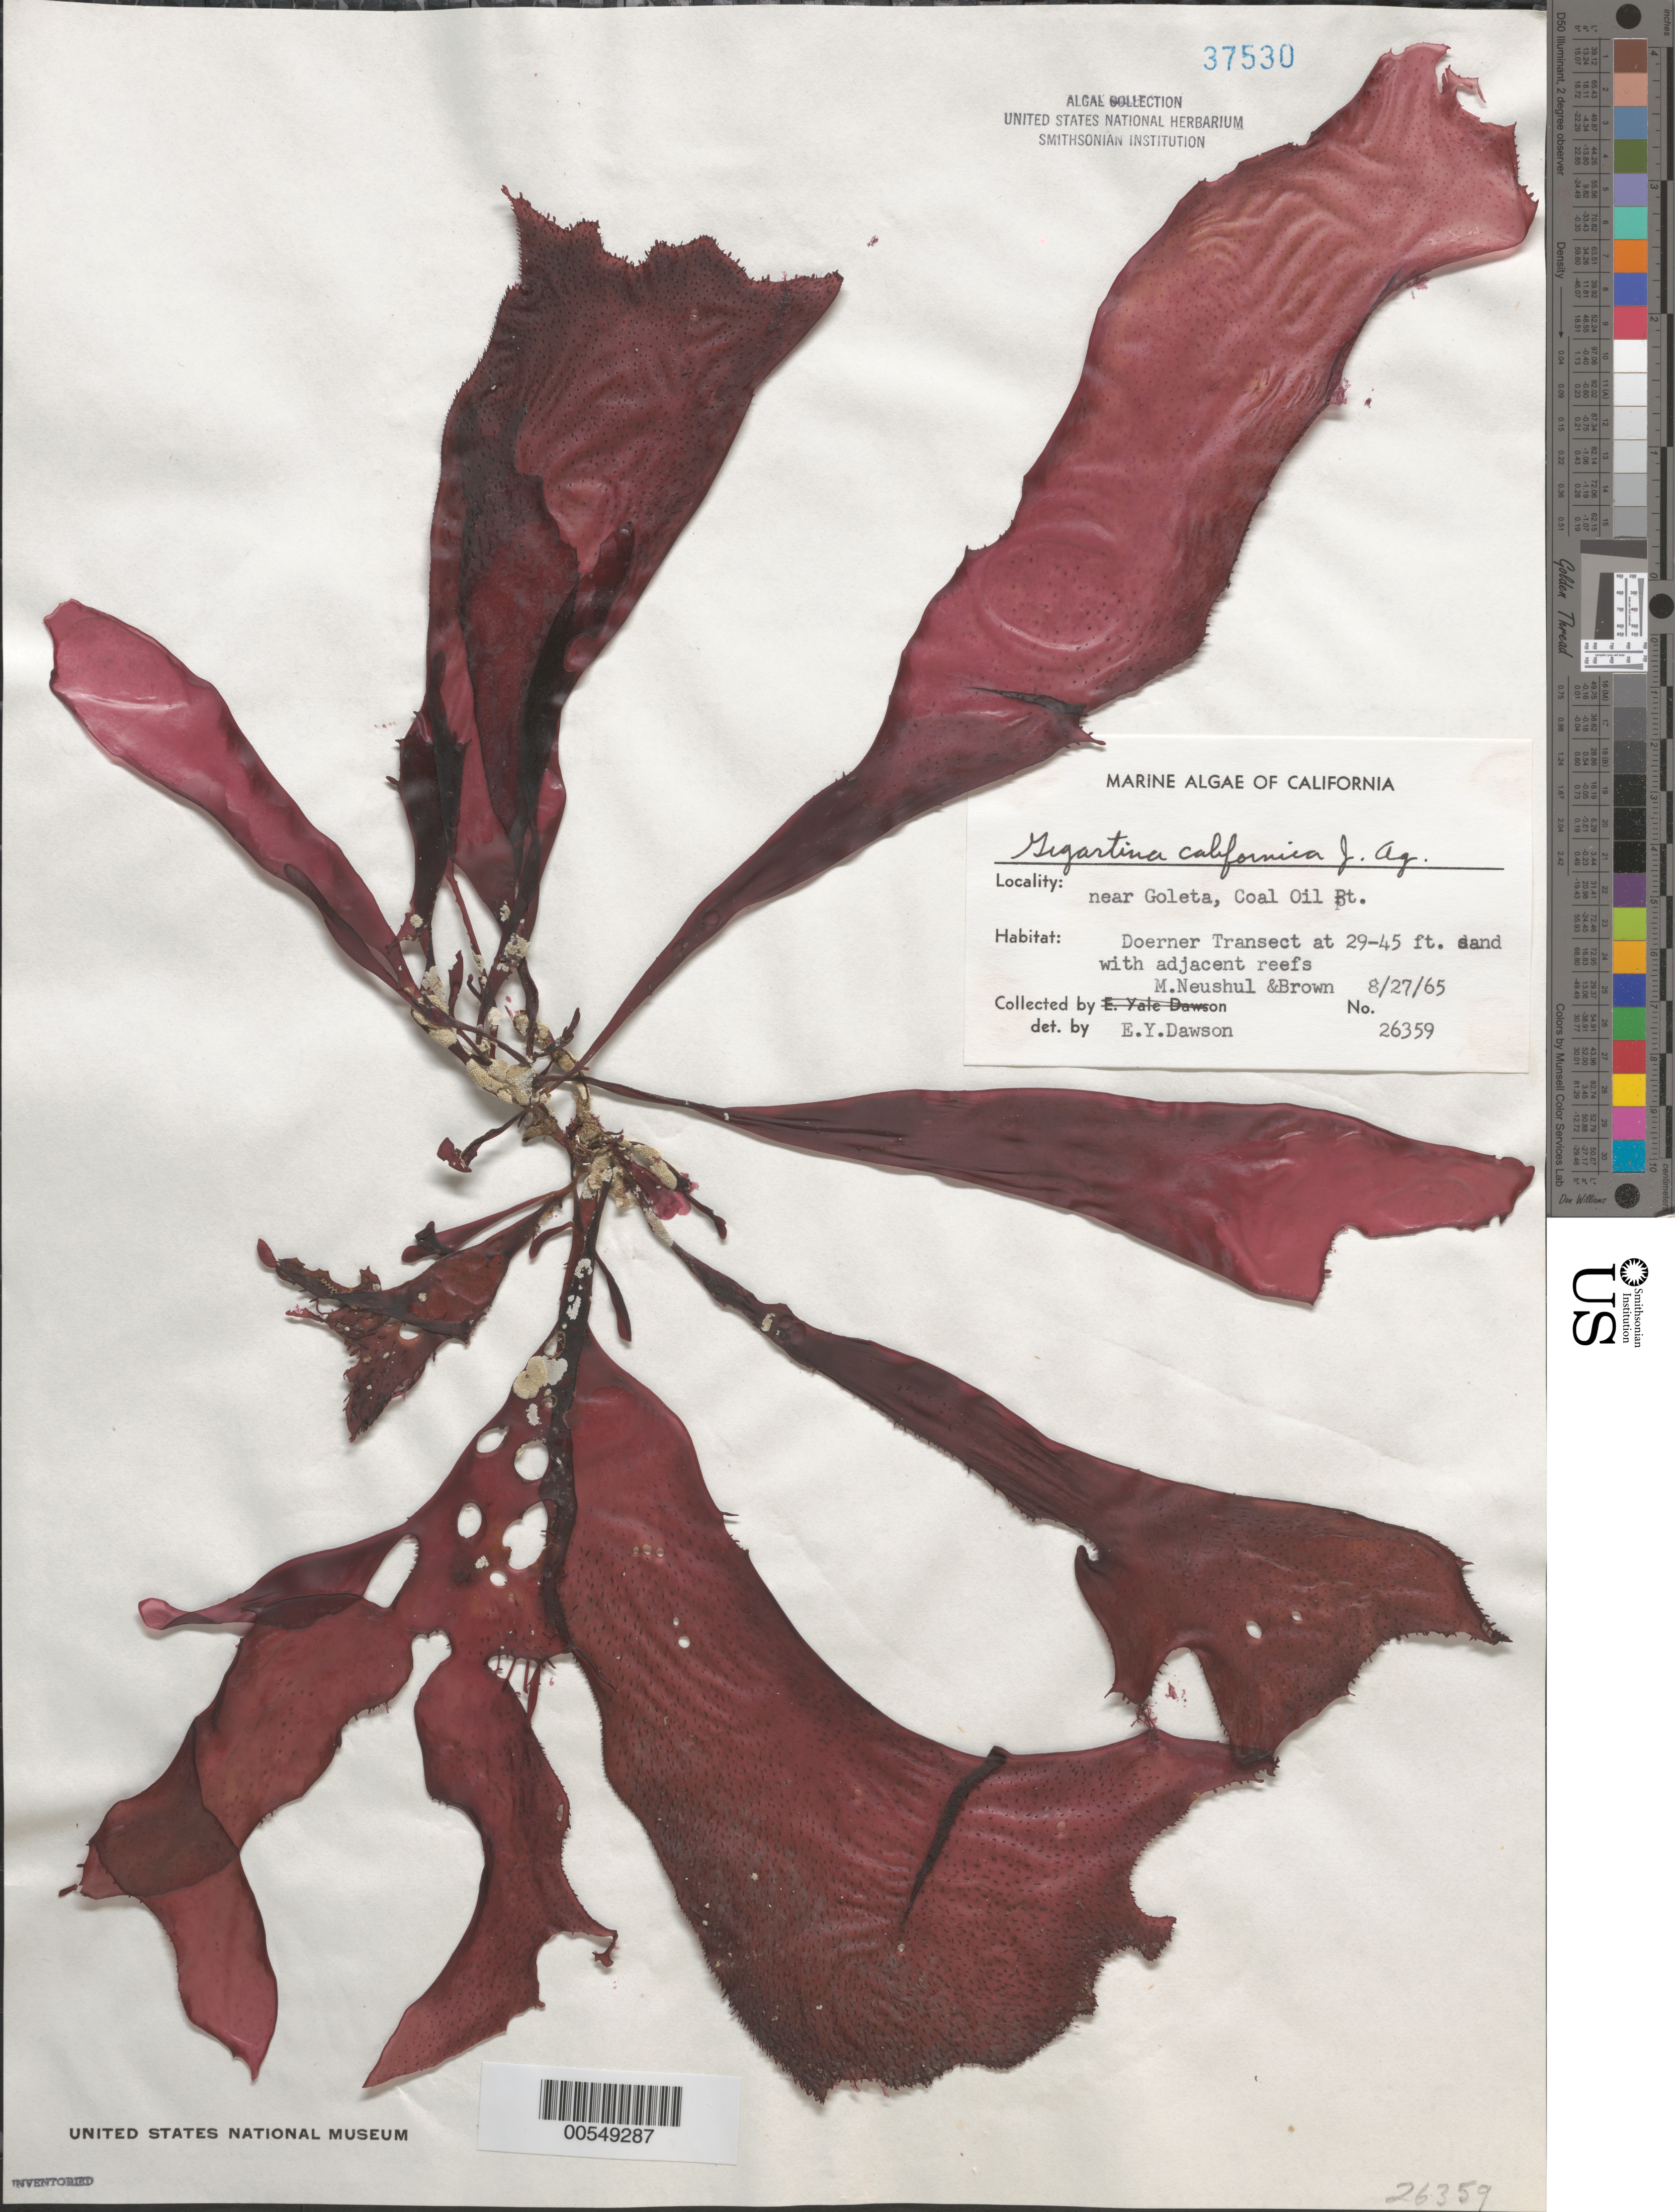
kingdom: Plantae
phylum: Rhodophyta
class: Florideophyceae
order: Gigartinales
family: Gigartinaceae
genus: Chondracanthus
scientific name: Chondracanthus corymbiferus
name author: (Kütz.) Guiry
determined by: Algae name updating Project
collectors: M. Neushul & D. Brown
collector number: EYD 26359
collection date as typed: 27 Aug 1965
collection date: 1965-08-27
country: United States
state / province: California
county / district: Santa Barbara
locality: Coal Oil Point, near Goleta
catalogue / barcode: US 37530